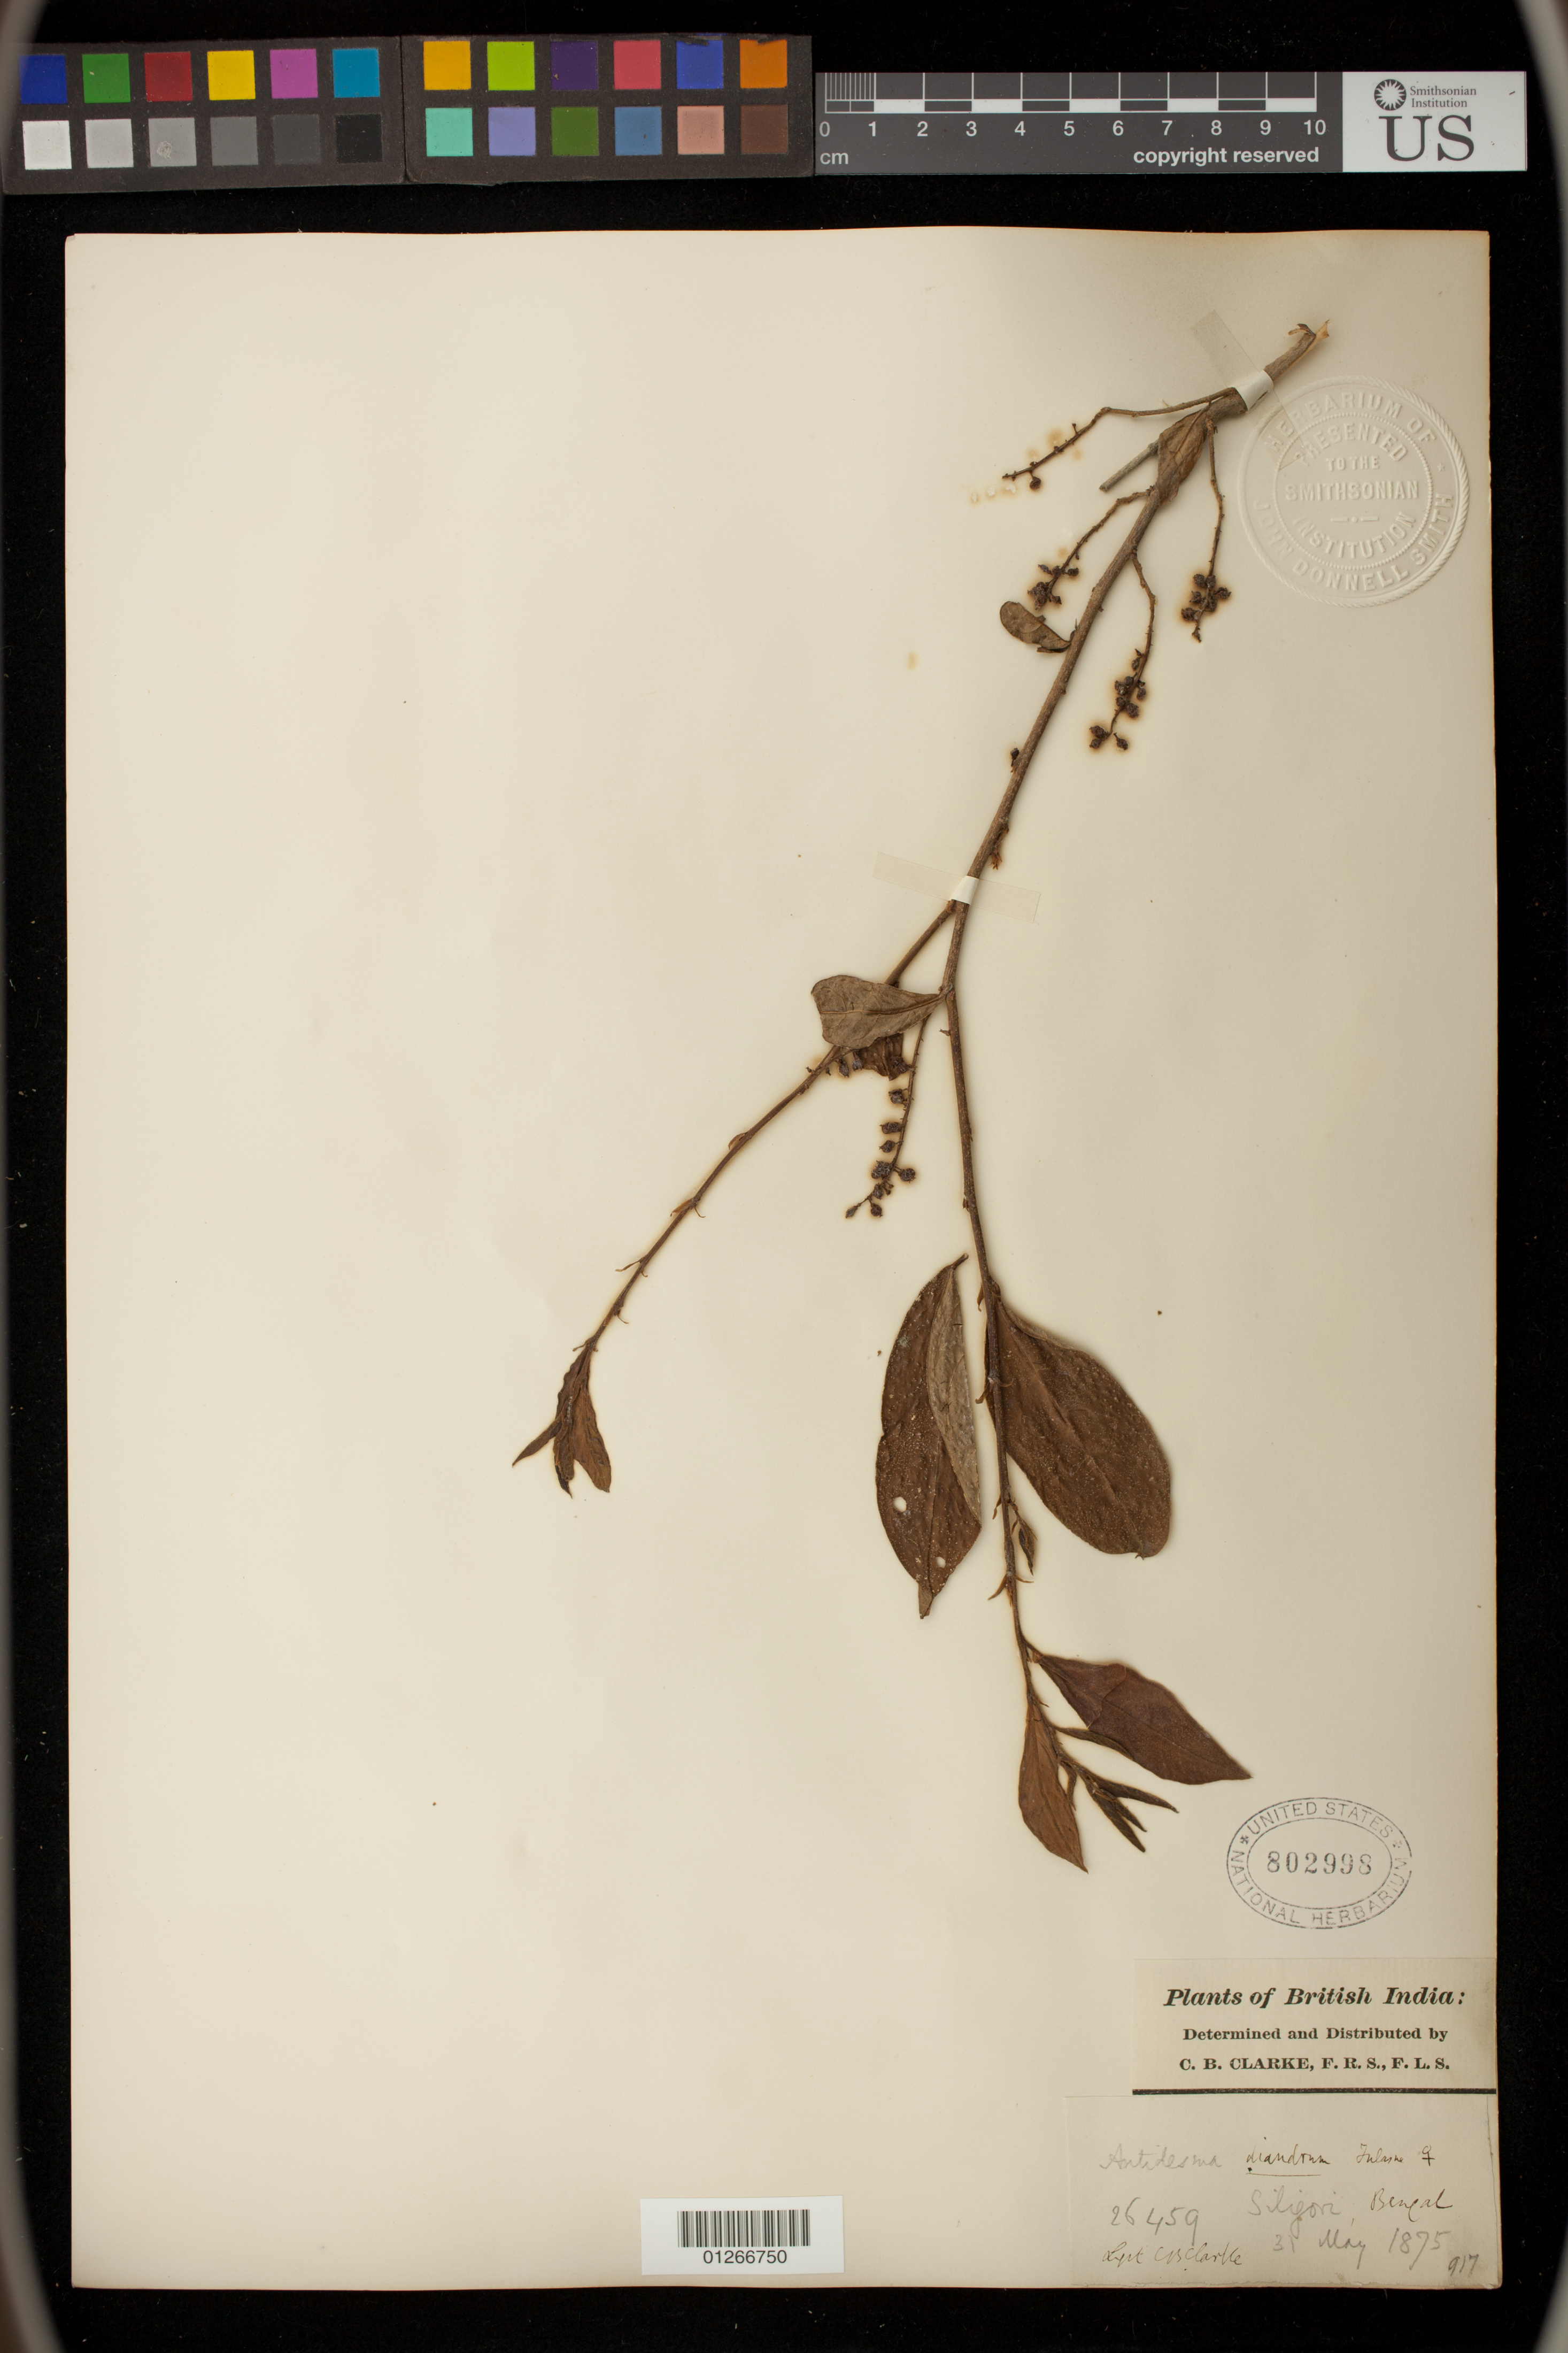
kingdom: Plantae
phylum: Tracheophyta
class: Magnoliopsida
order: Malpighiales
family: Phyllanthaceae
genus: Antidesma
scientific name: Antidesma acidum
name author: Retz.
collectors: C. B. Clarke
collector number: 26459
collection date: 1875-05-31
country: India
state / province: West Bengal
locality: Siligori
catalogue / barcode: US 802998